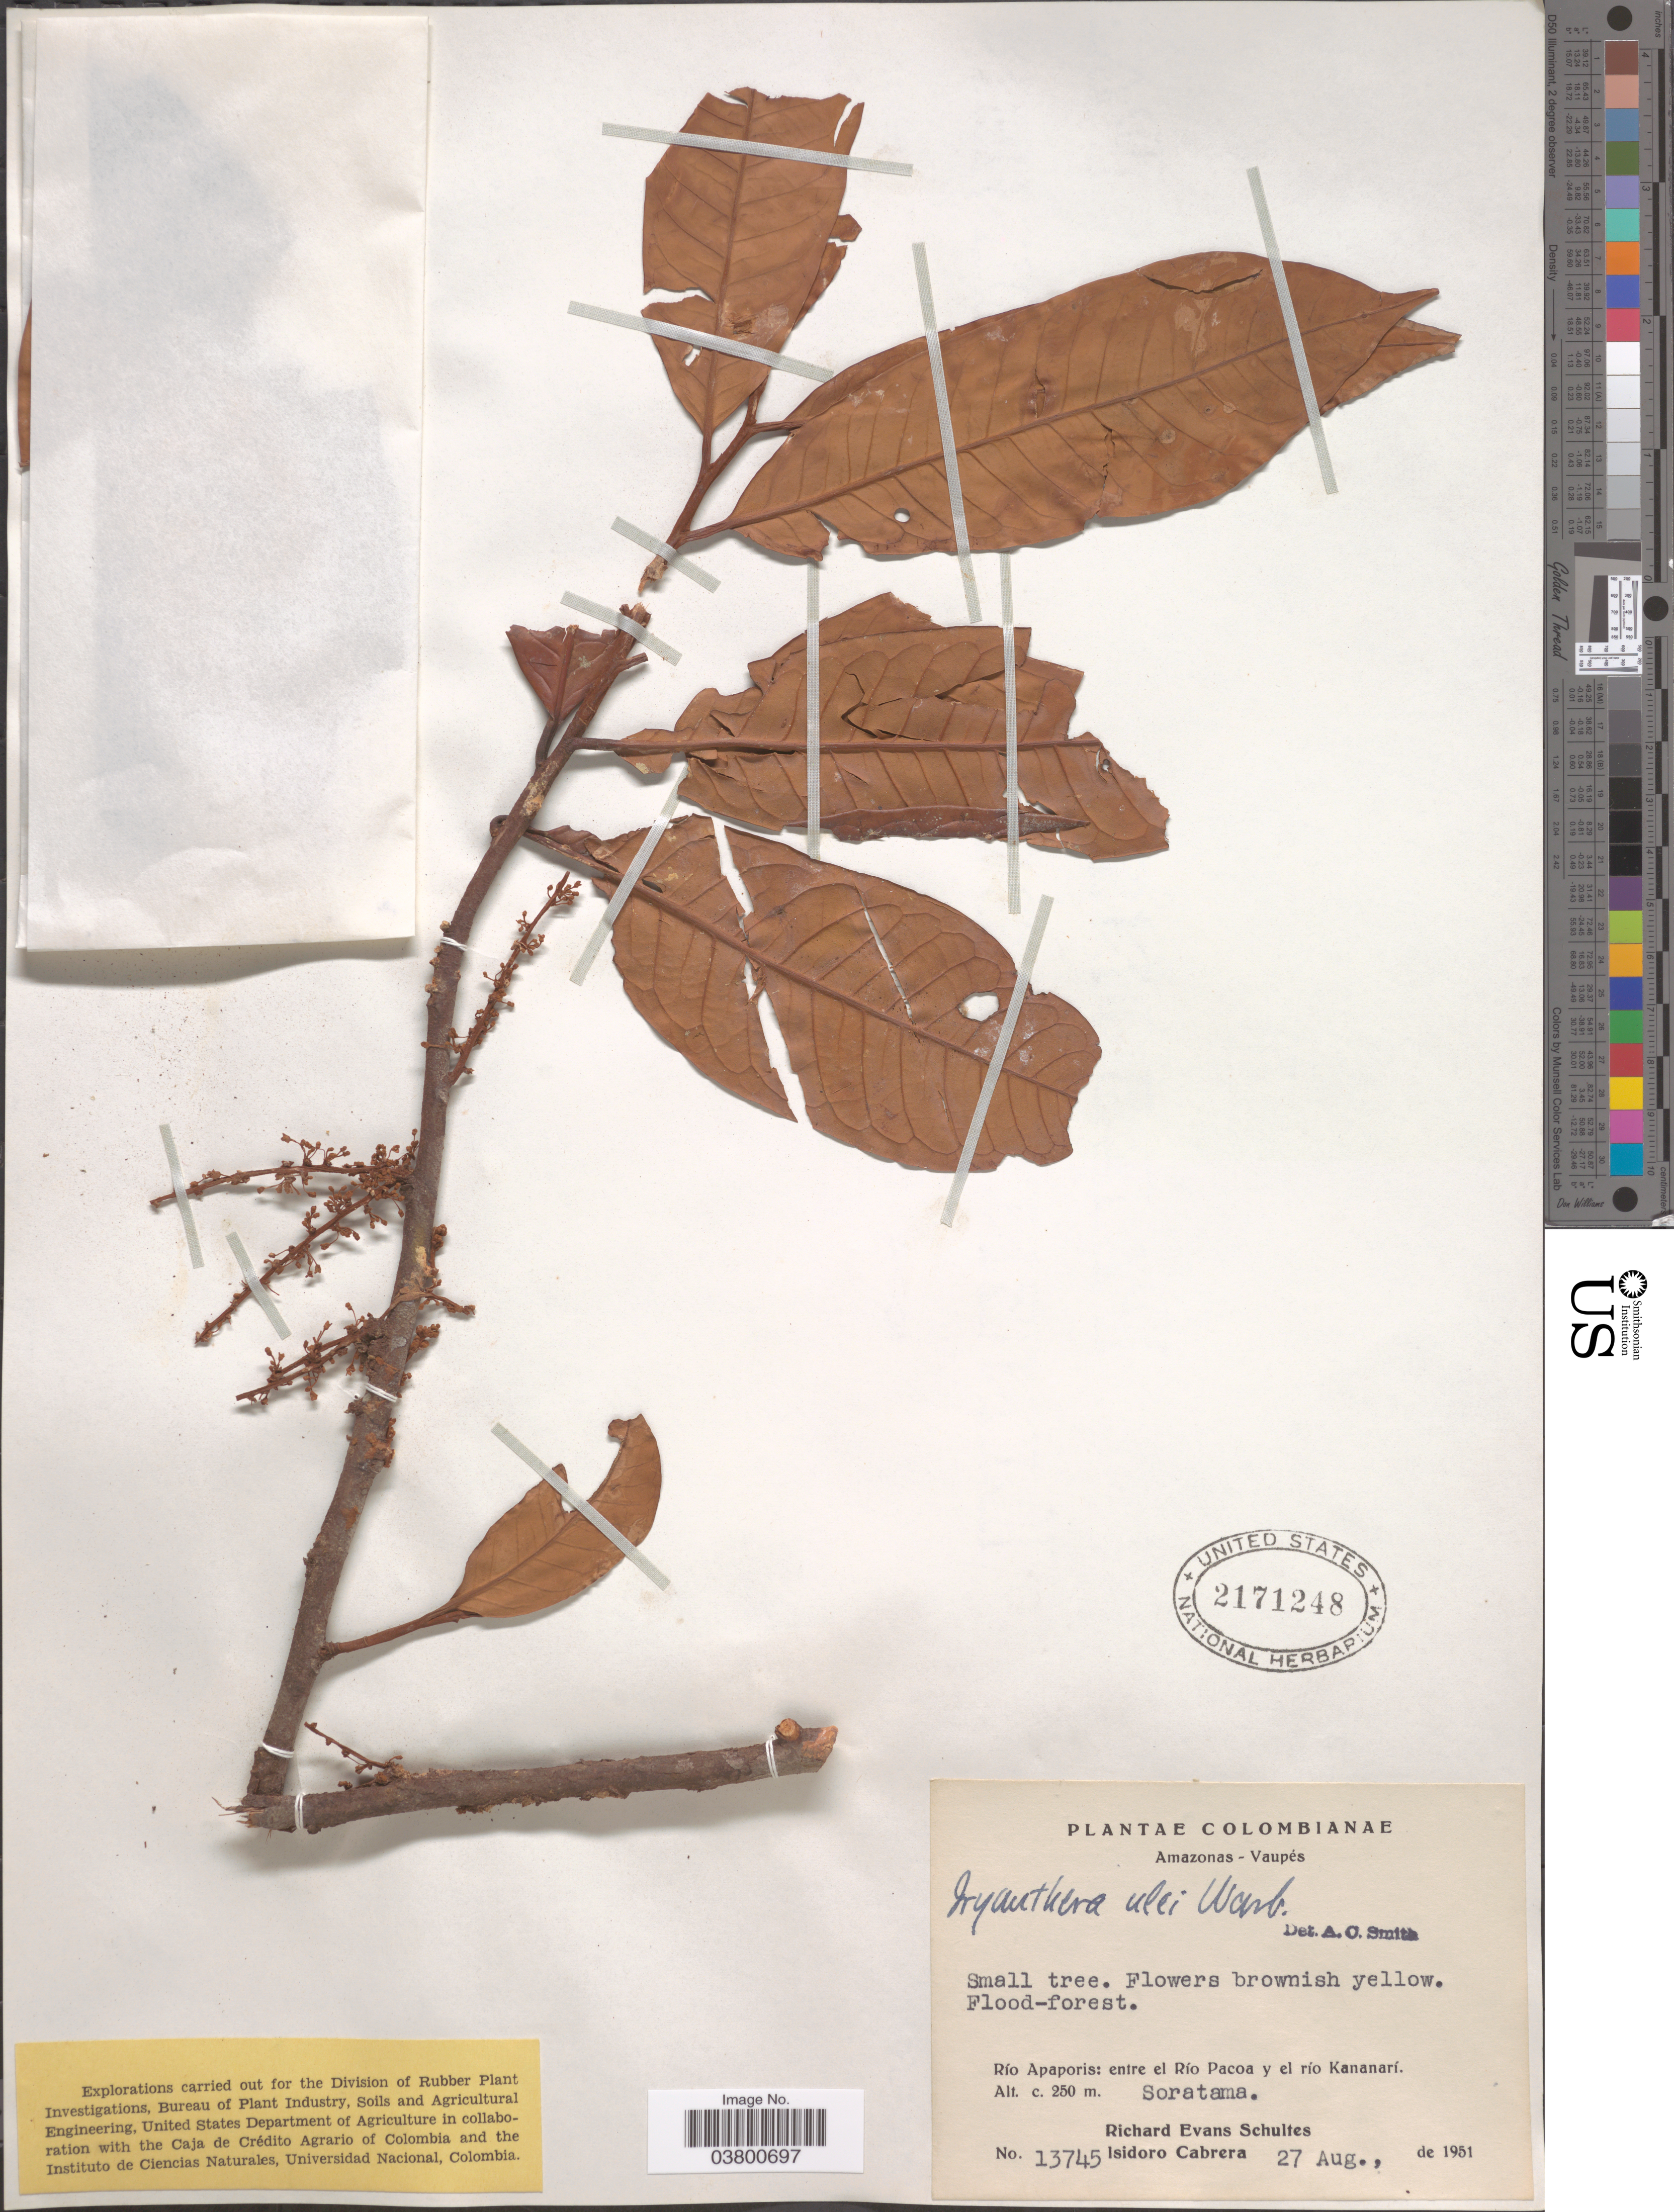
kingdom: Plantae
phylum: Tracheophyta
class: Magnoliopsida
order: Magnoliales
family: Myristicaceae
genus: Iryanthera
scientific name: Iryanthera ulei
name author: Warb.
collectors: R. E. Schultes & I. Cabrera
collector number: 13745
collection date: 1951-08-27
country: Colombia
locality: Amazonas-Vaupés. Río Apaporis: entre el Río Pacoa y el río Kananarí. Soratama.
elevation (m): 250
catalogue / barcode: US 2171248